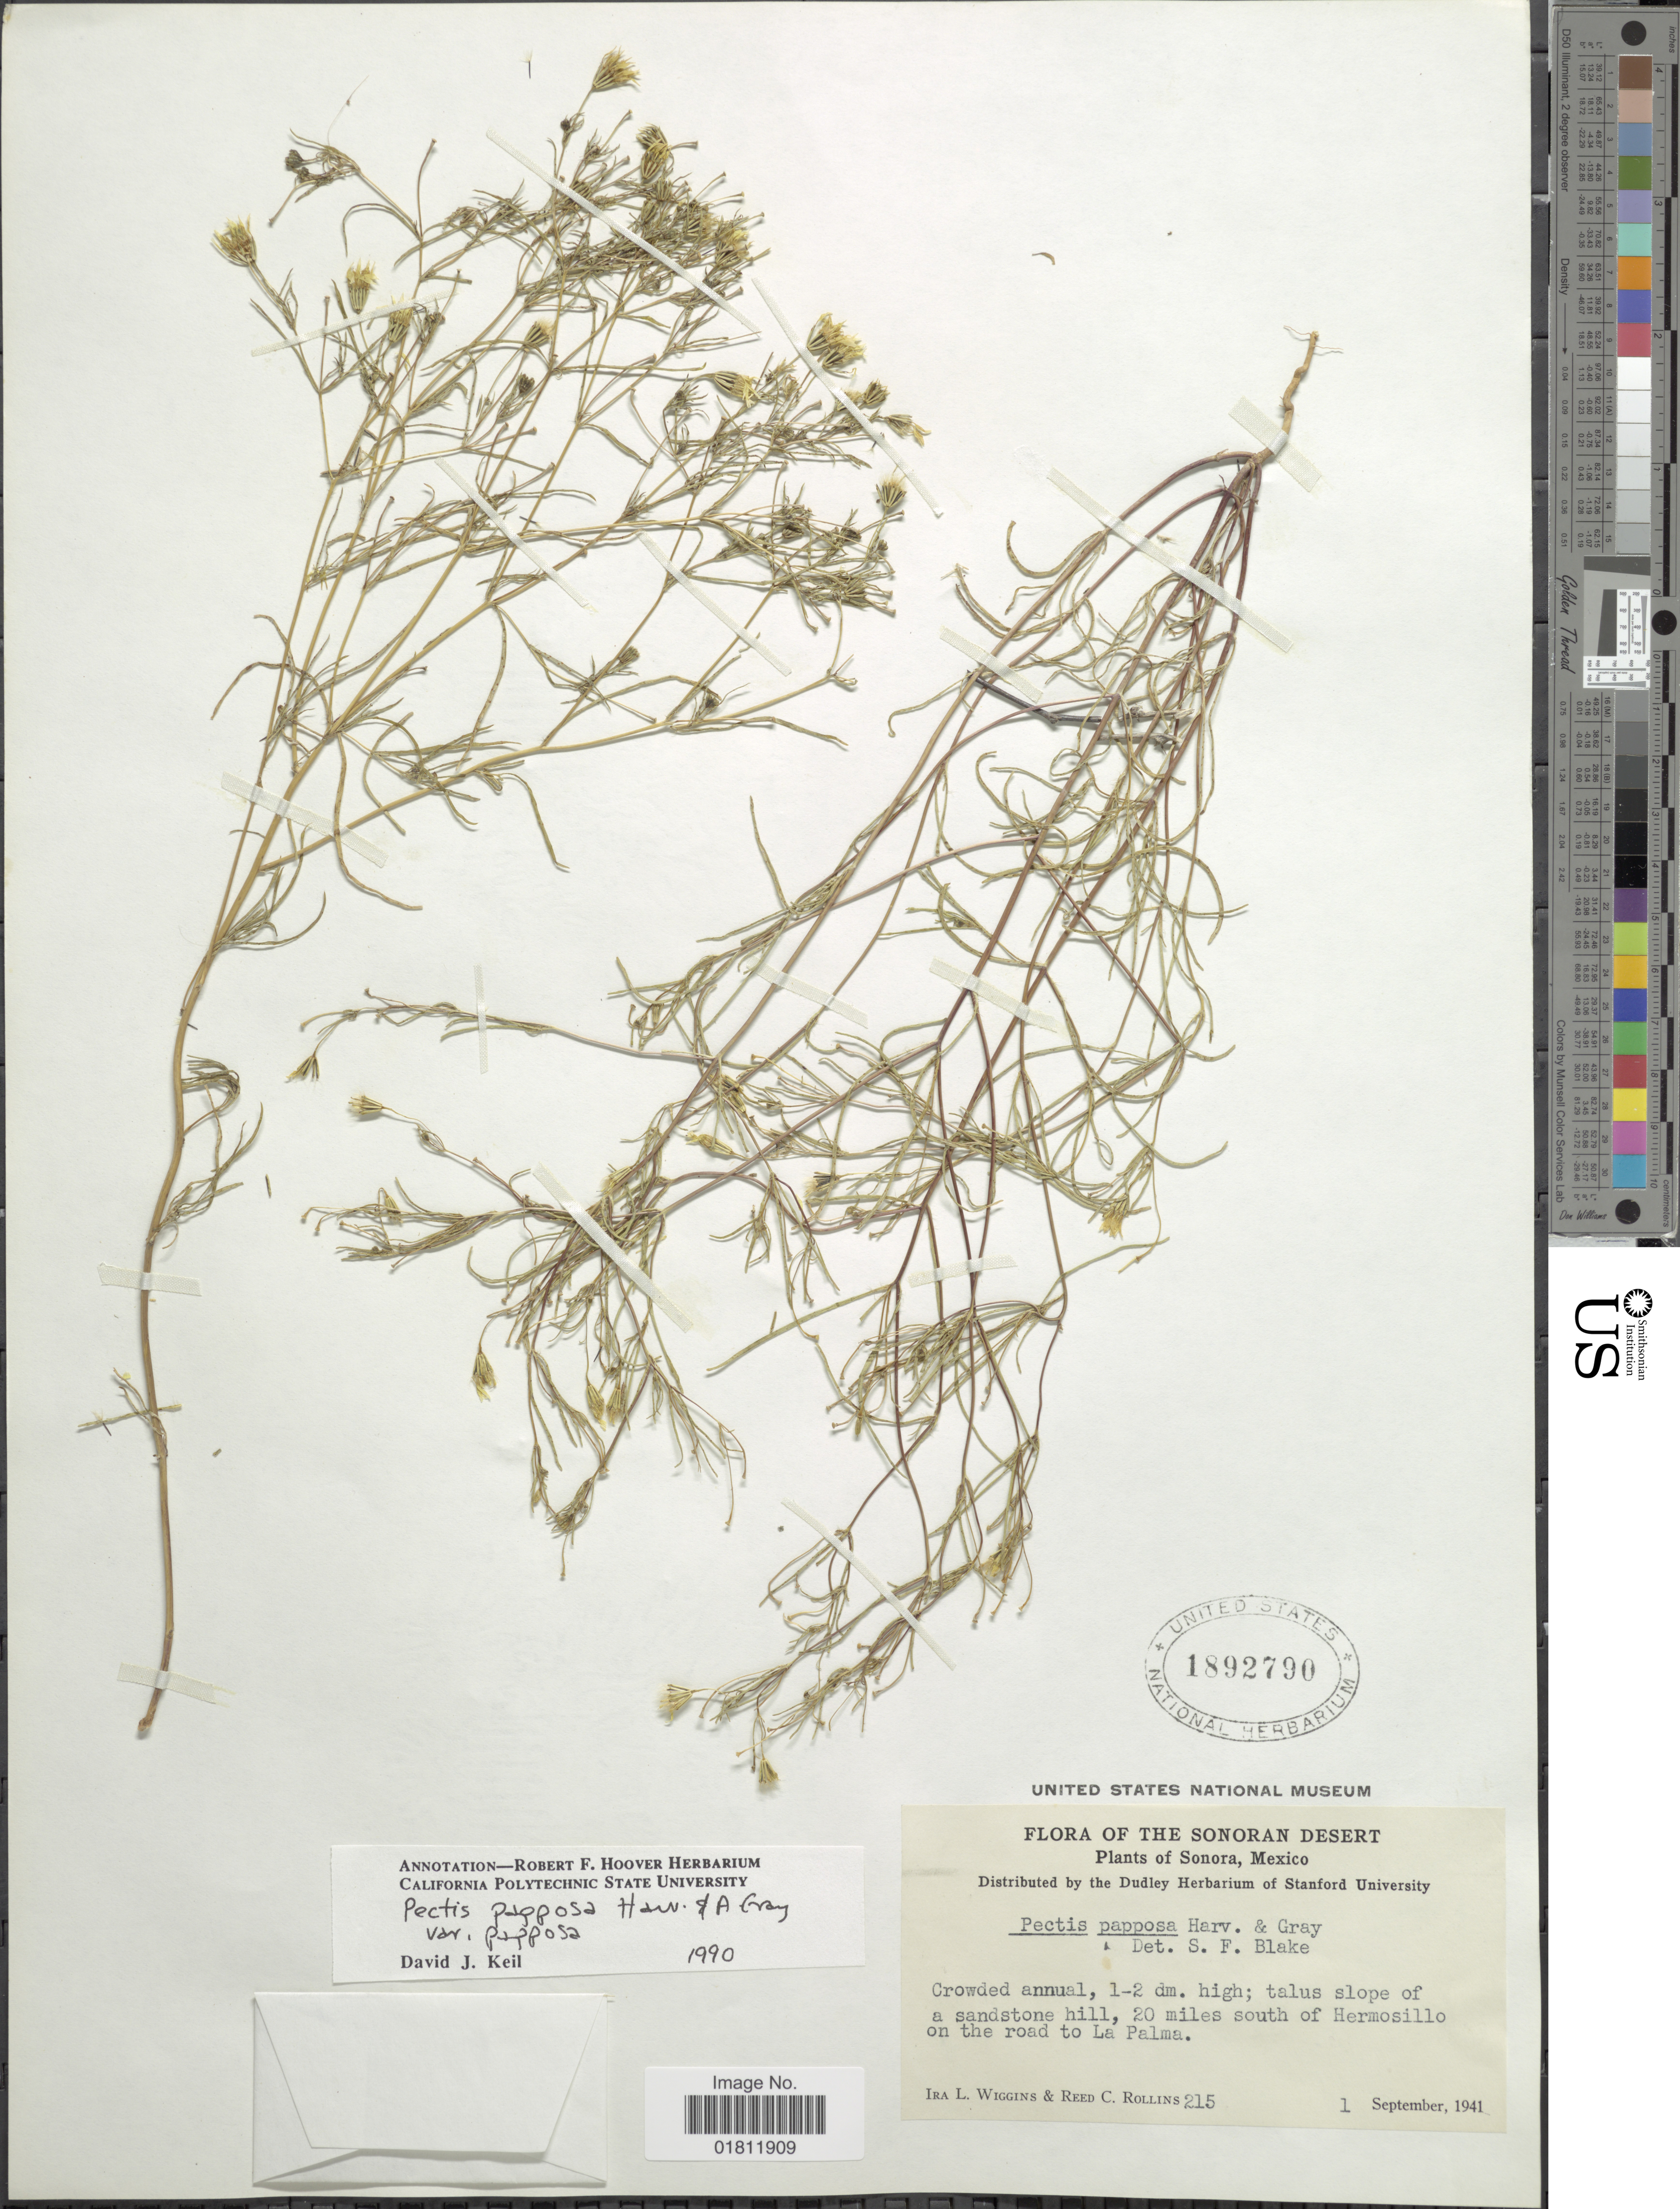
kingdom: Plantae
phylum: Tracheophyta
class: Magnoliopsida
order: Asterales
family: Asteraceae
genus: Pectis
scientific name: Pectis papposa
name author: Harv. & A. Gray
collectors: I. L. Wiggins & R. C. Rollins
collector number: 215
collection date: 1941-09-01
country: Mexico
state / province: Sonora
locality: Sonora, Mexico. 20 miles south of Hermosillo on the road to La Palma.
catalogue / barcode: US 1892790